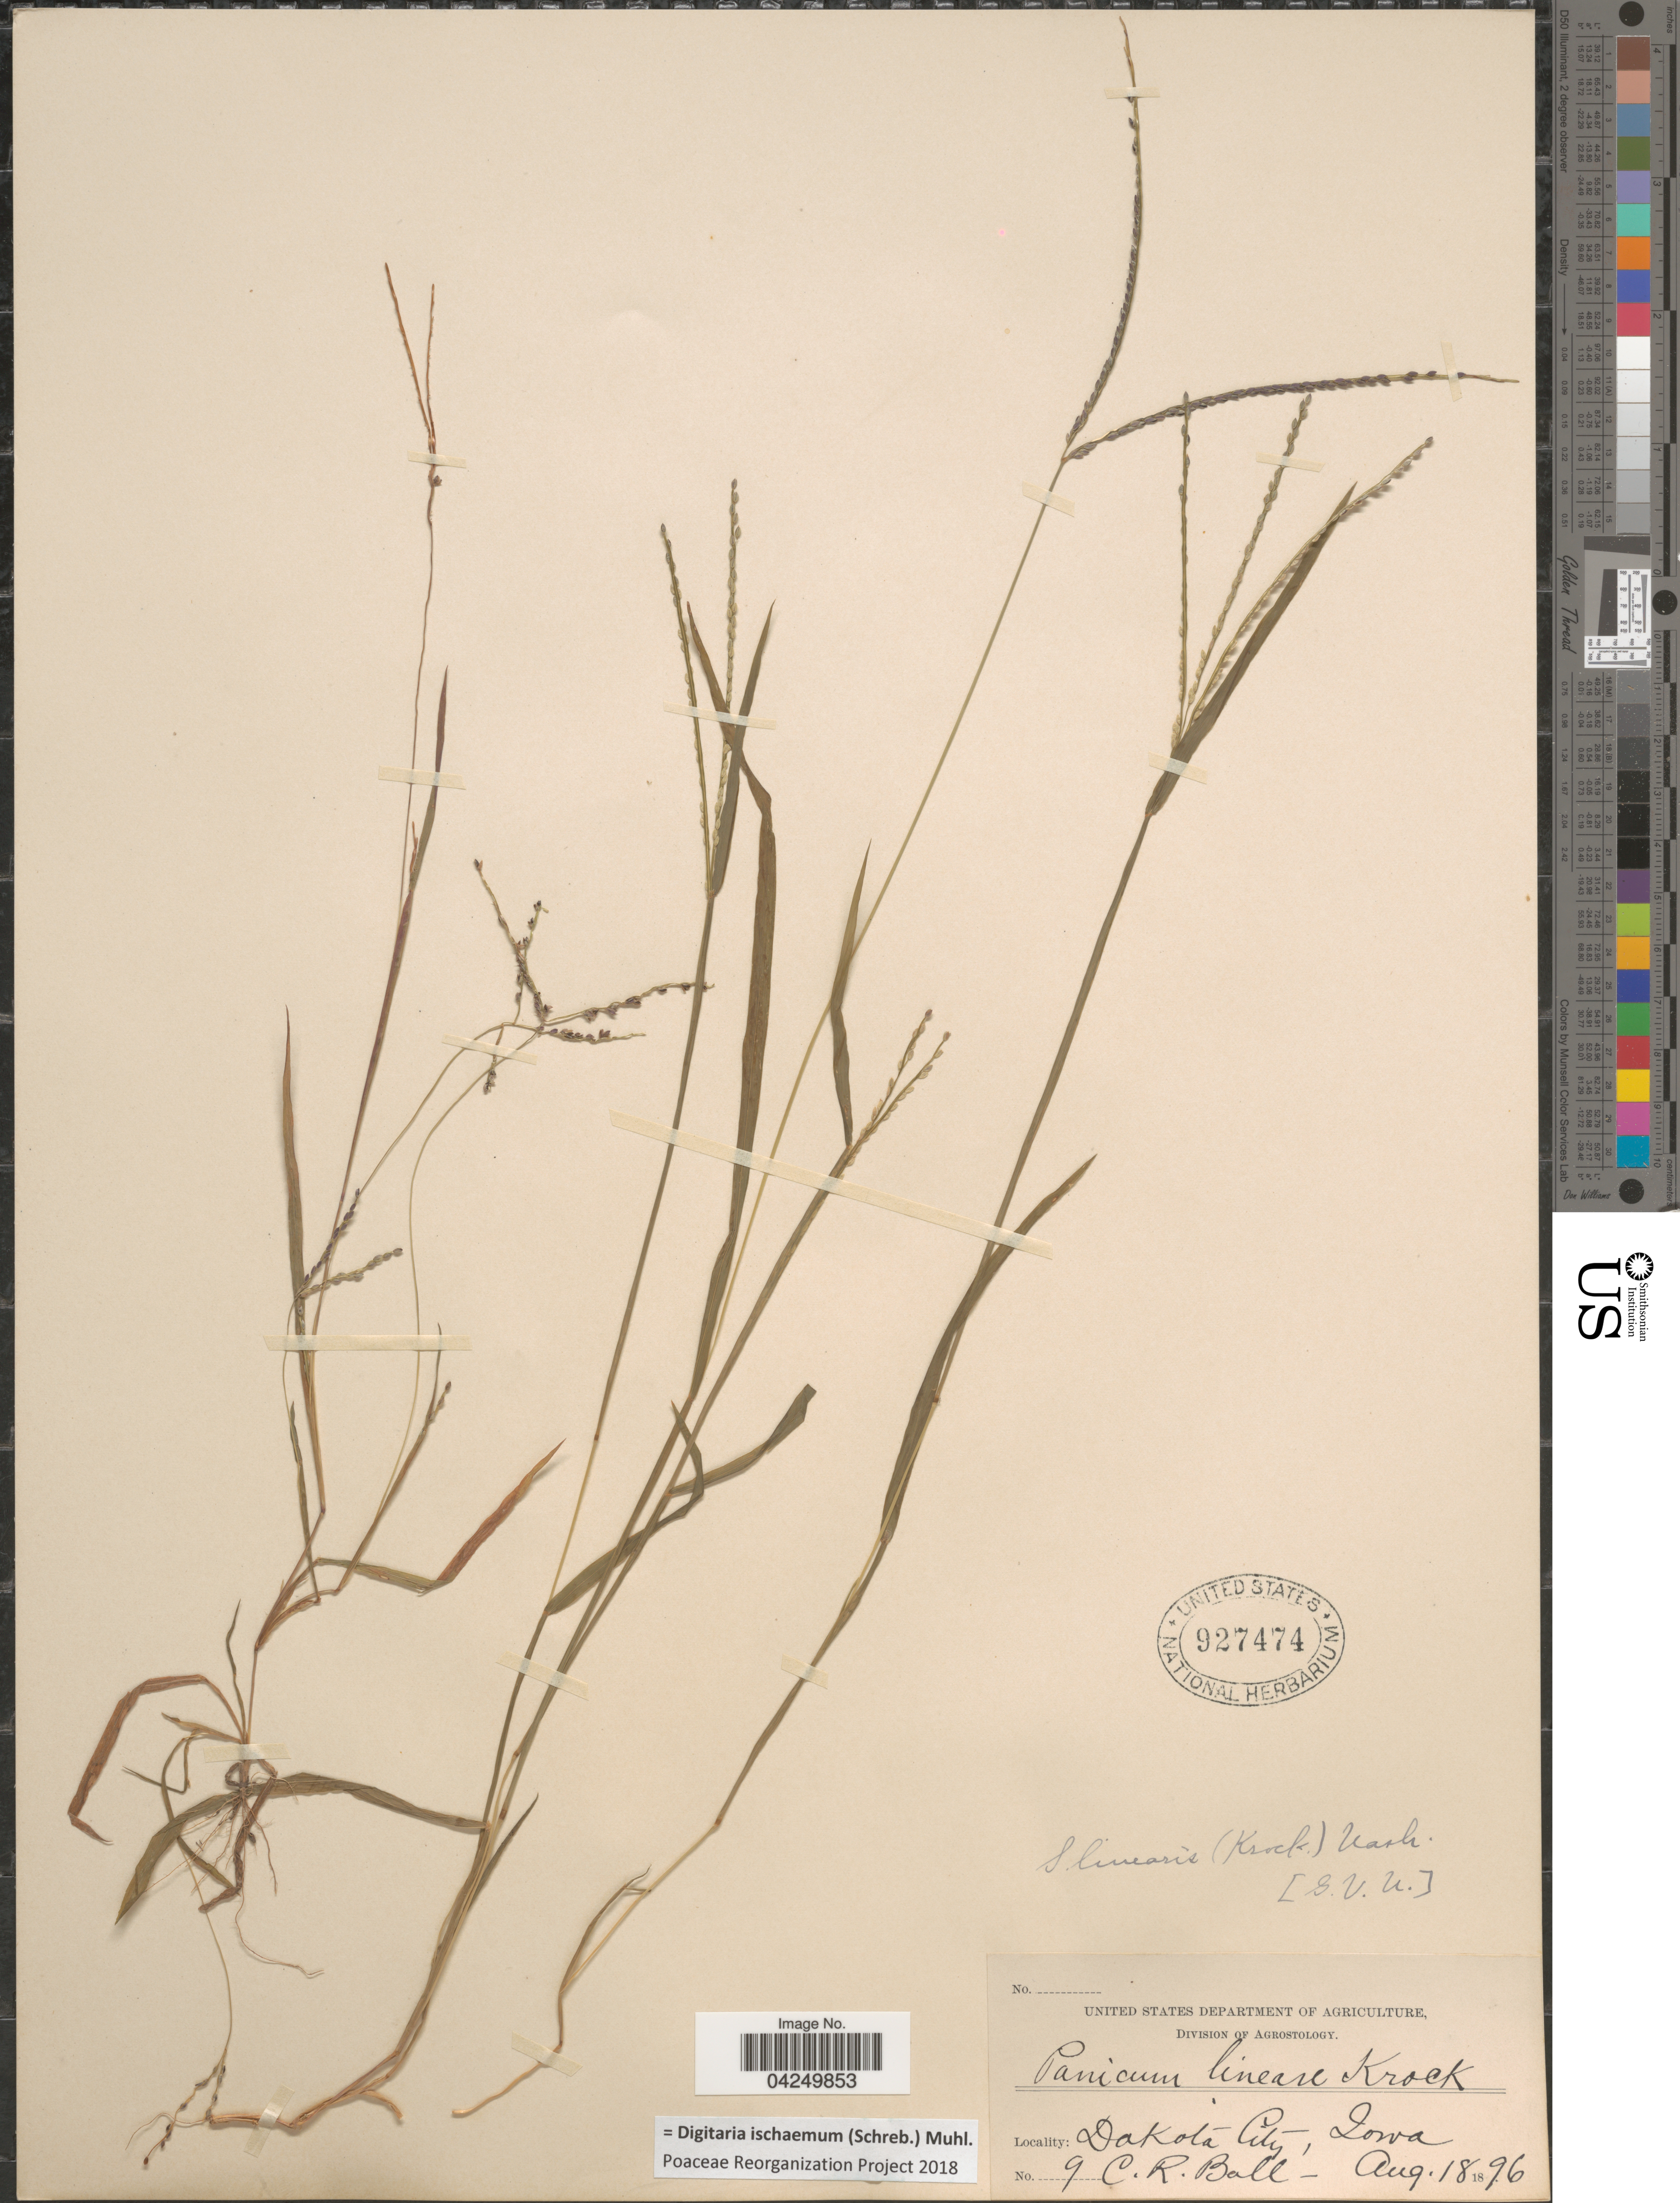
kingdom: Plantae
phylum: Tracheophyta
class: Liliopsida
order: Poales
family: Poaceae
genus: Digitaria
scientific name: Digitaria ischaemum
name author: (Schreber) Schreber ex Muhl.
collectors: C. R. Ball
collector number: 9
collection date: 1896-08-18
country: United States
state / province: Iowa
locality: Dakota City.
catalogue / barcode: US 927474